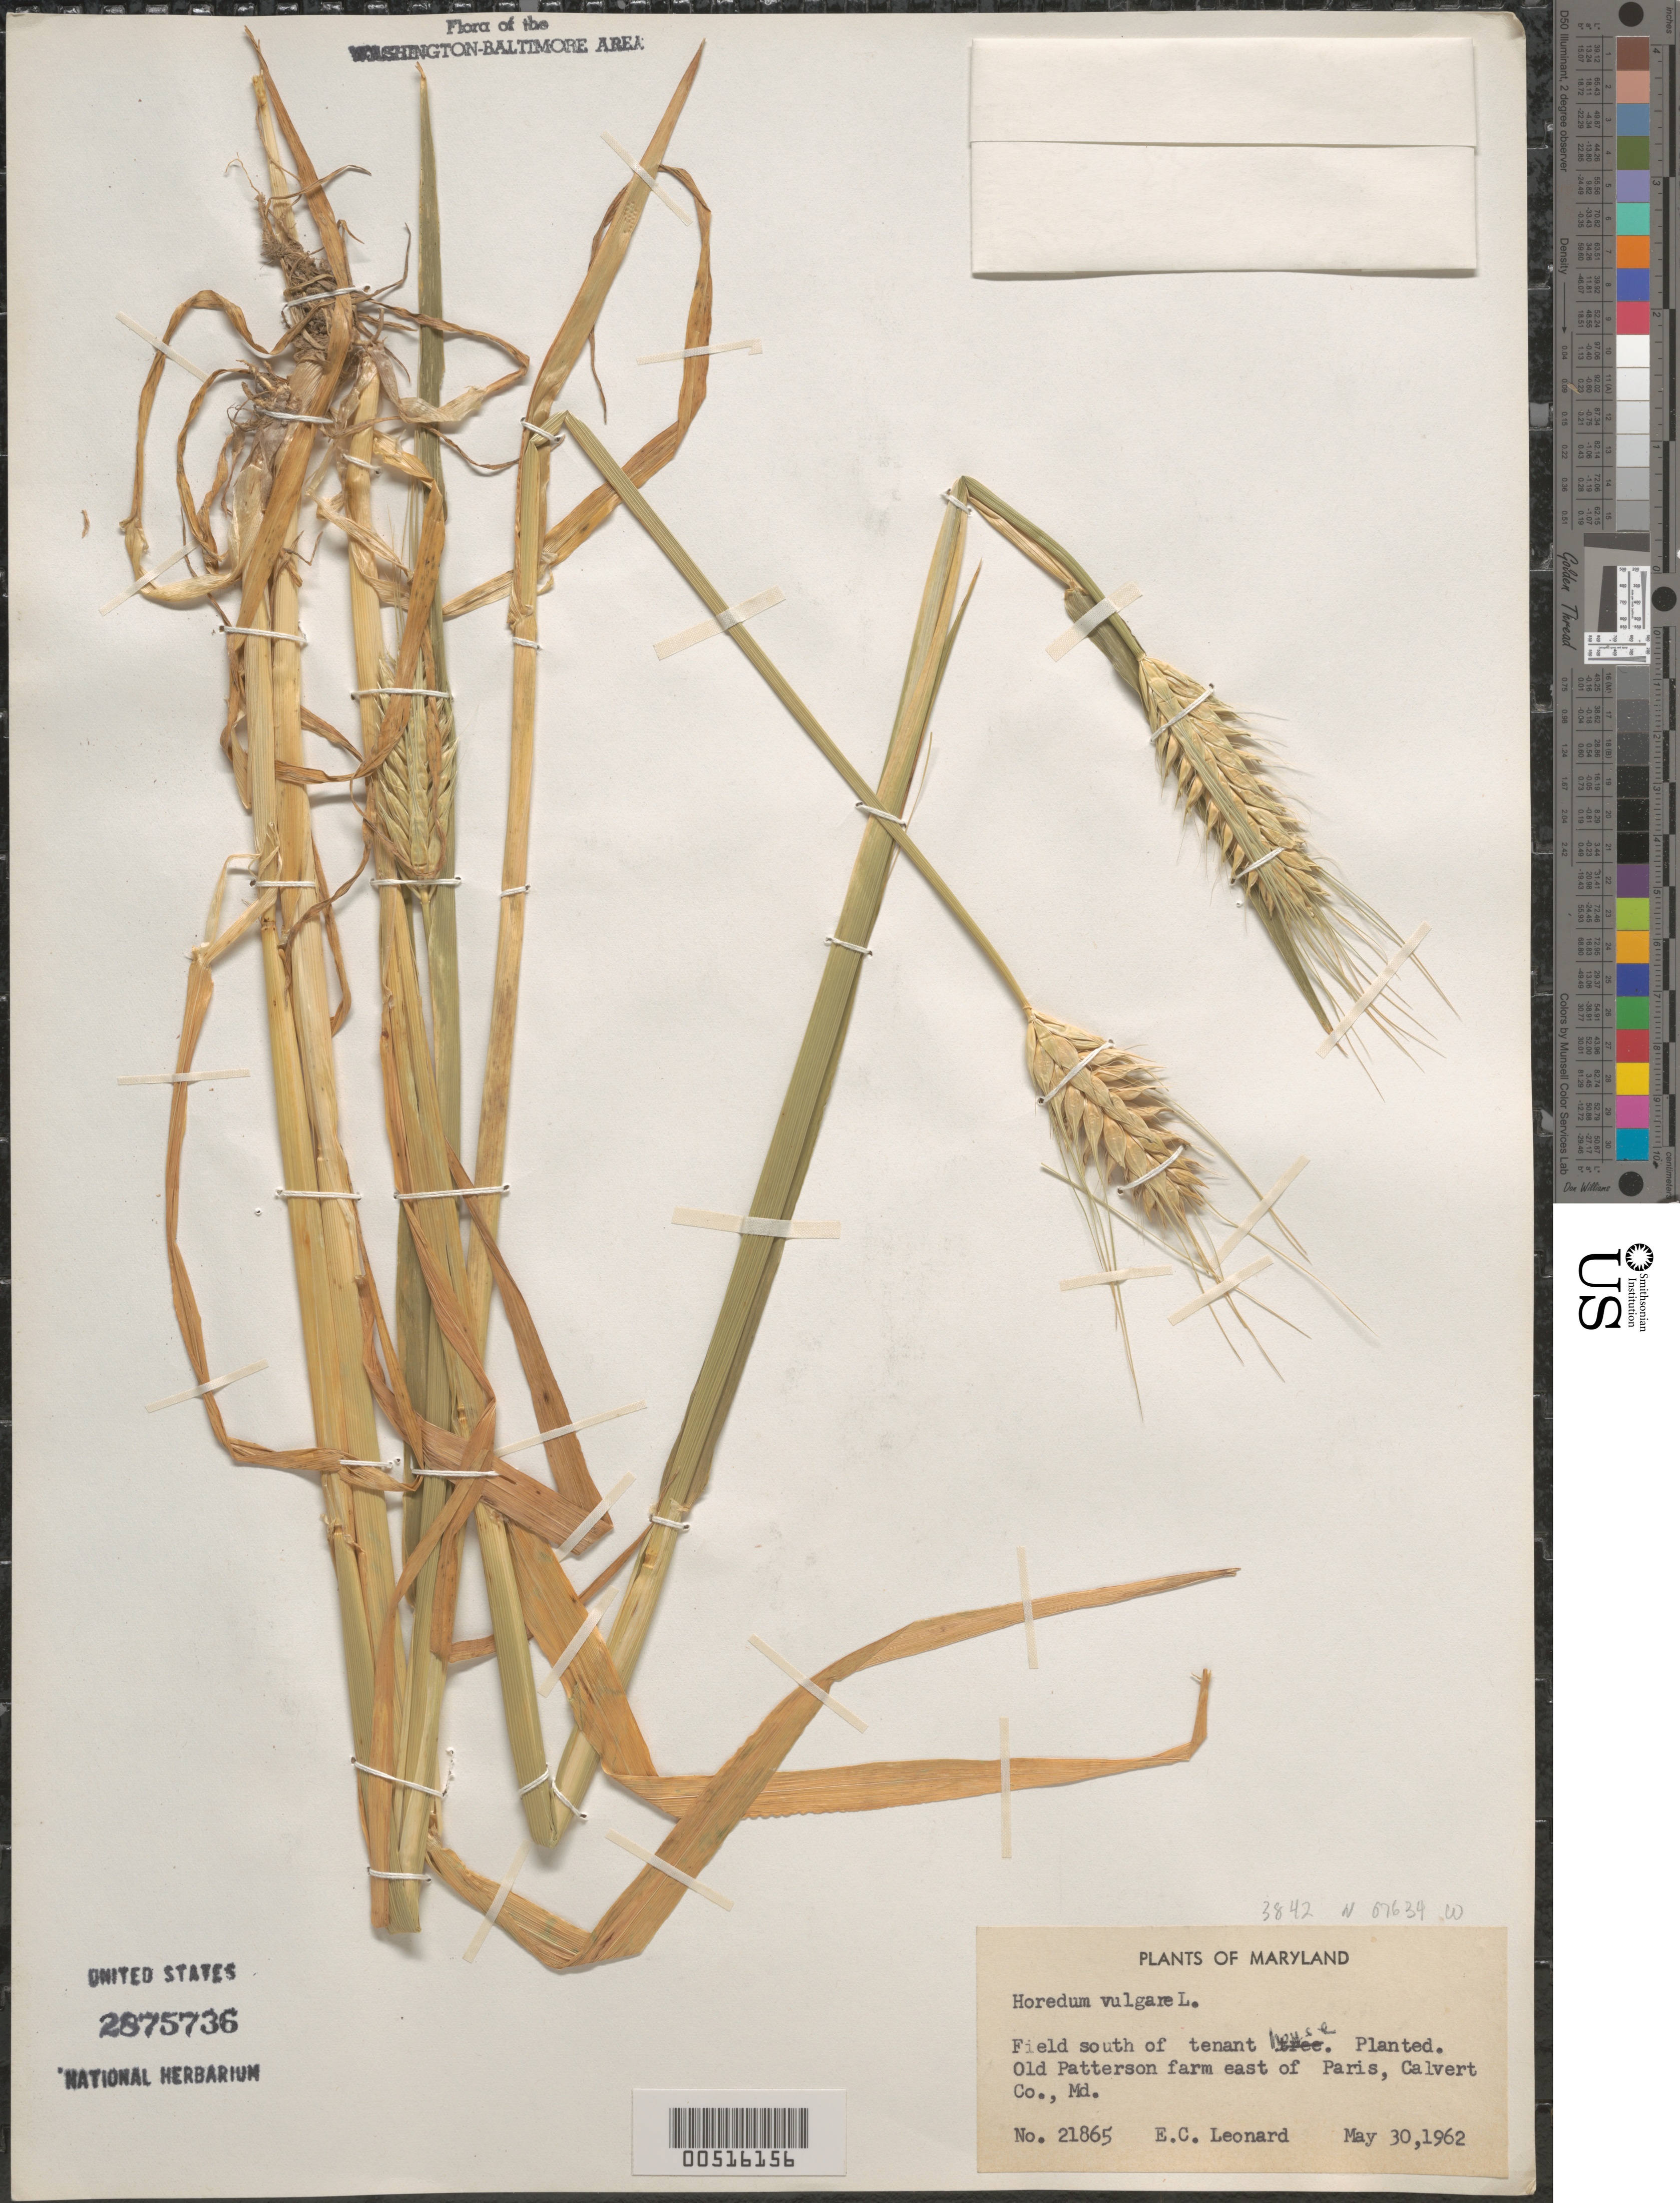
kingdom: Plantae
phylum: Tracheophyta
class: Liliopsida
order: Poales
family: Poaceae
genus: Hordeum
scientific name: Hordeum vulgare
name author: L.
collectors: E. C. Leonard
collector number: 21865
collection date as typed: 30 May 1962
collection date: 1962-05-30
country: United States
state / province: Maryland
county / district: Calvert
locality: East of Paris, Patterson Farm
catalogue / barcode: US 2875736